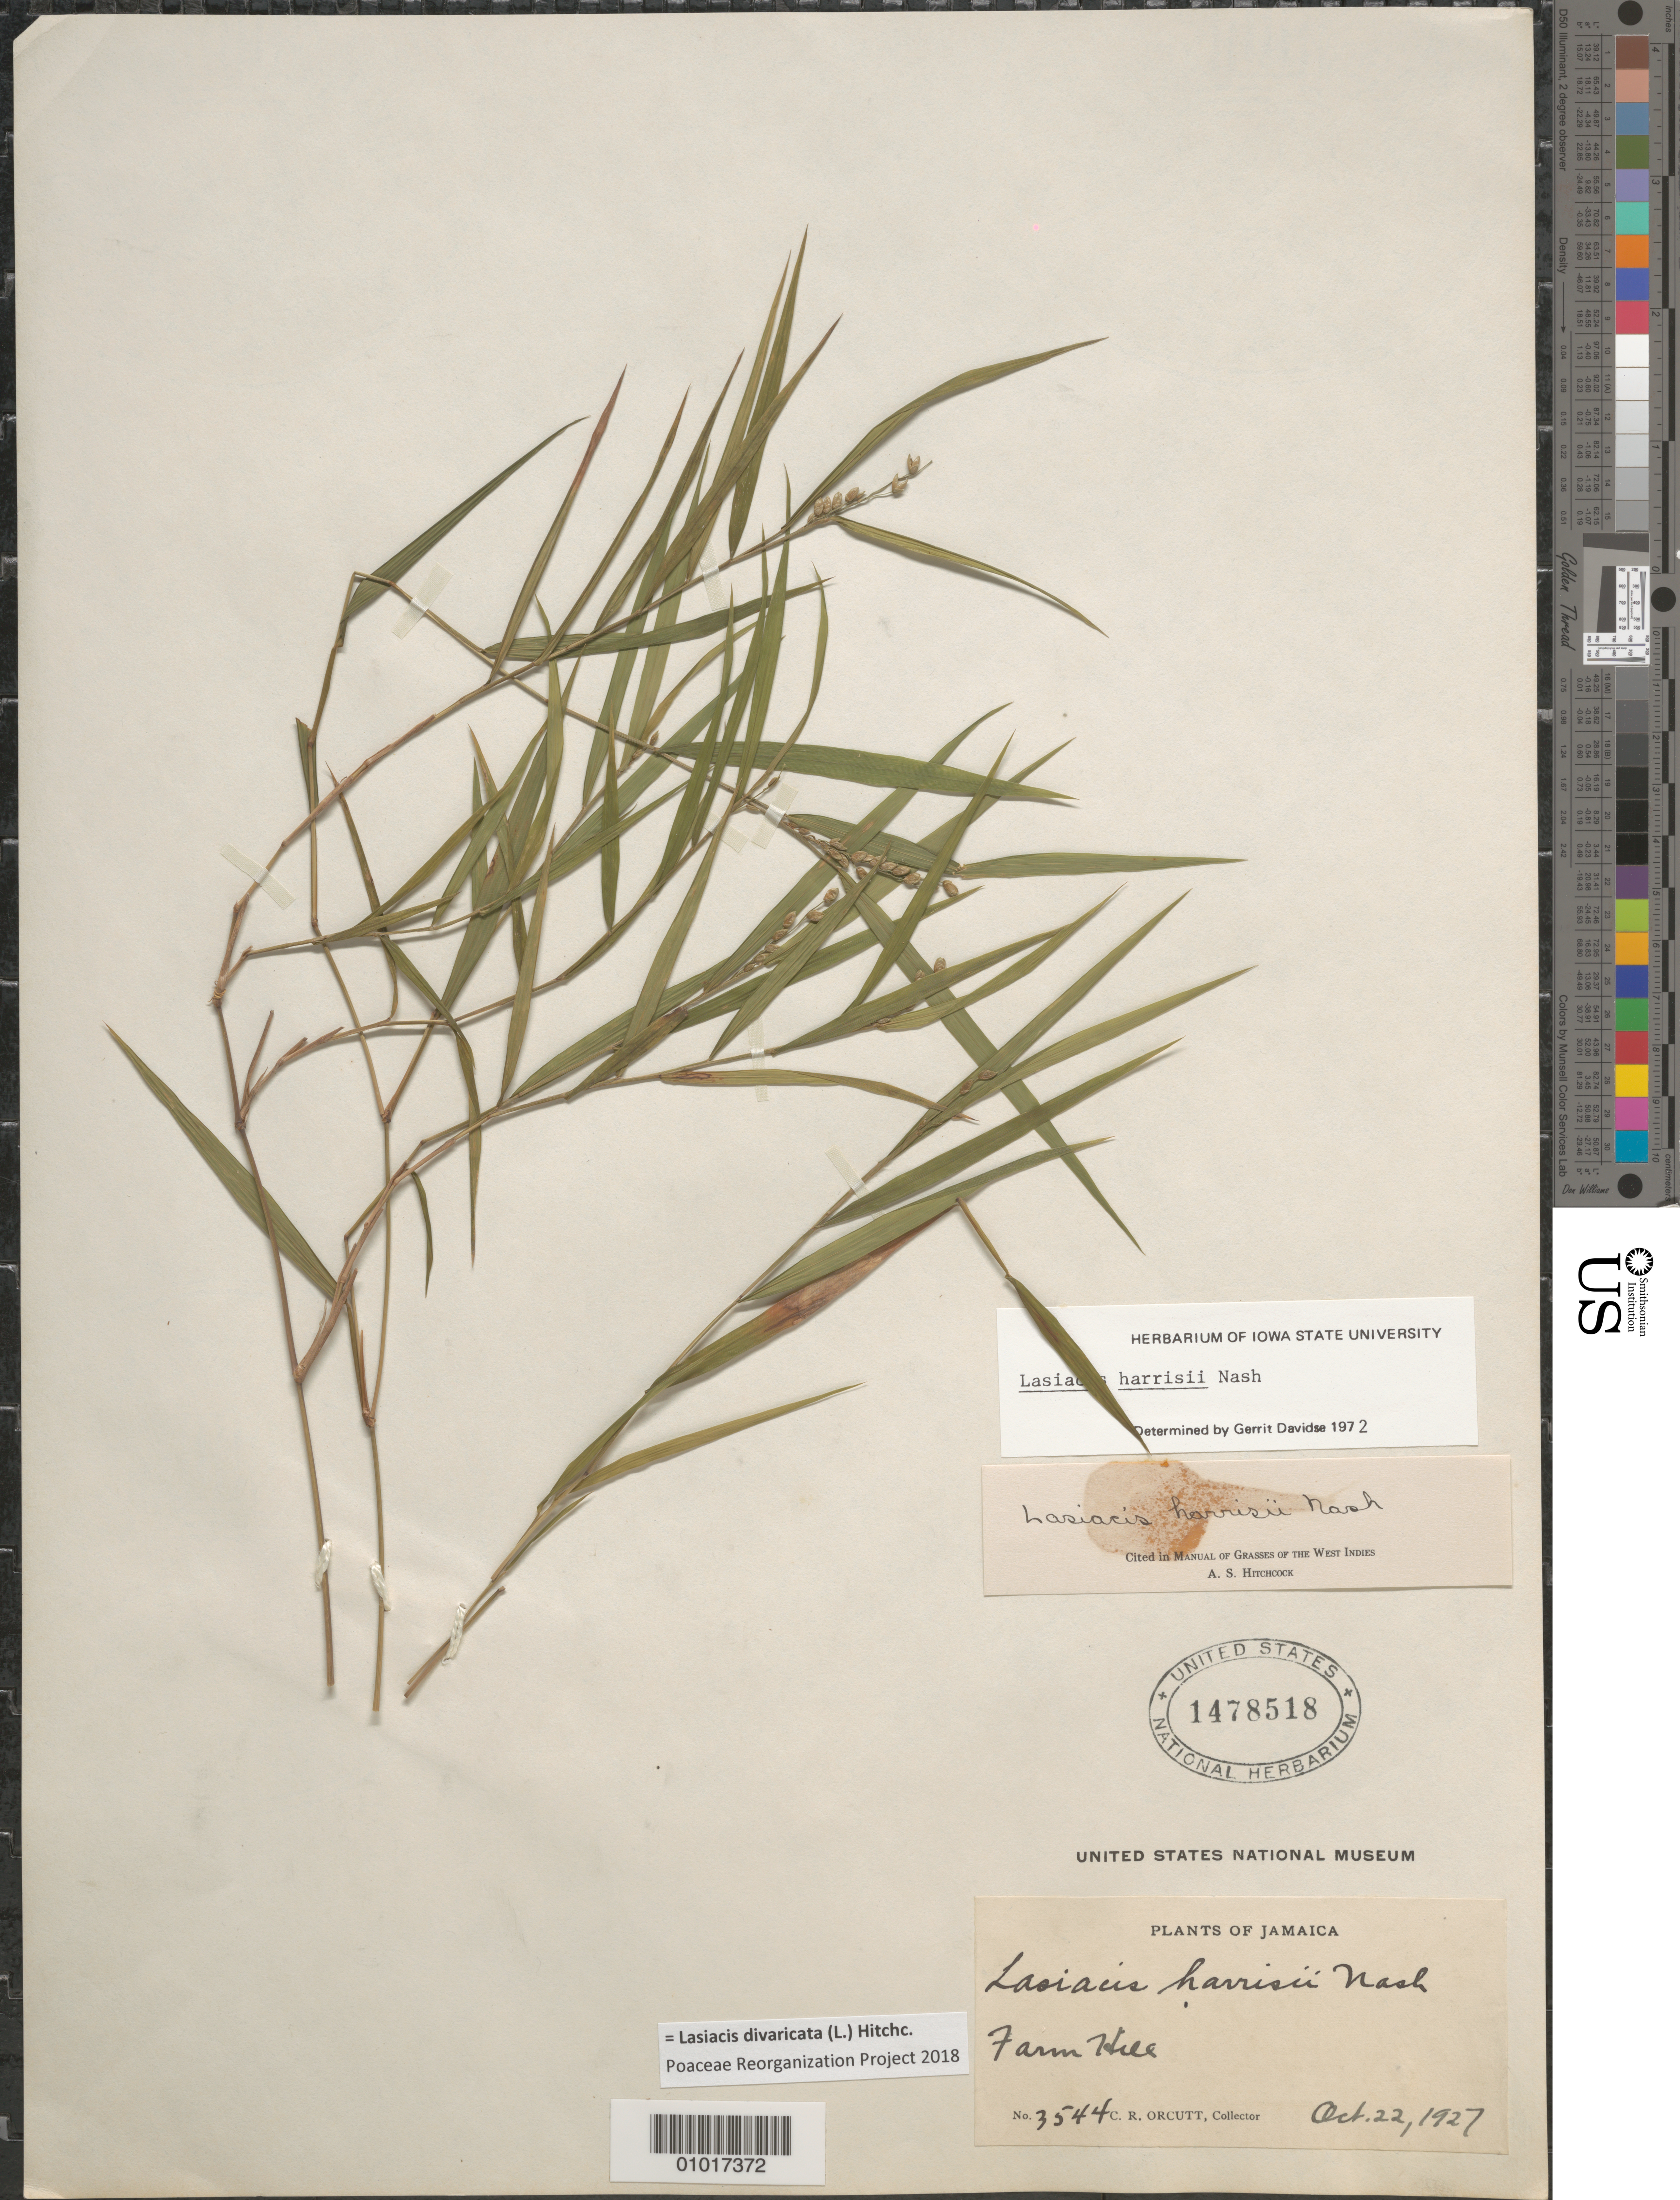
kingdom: Plantae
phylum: Tracheophyta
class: Liliopsida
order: Poales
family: Poaceae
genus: Lasiacis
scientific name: Lasiacis harrisii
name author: Nash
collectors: C. R. Orcutt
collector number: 3544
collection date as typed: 22 Oct 1927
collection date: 1927-10-22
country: Jamaica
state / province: Saint Thomas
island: Jamaica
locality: Farm Hill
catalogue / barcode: US 1478518